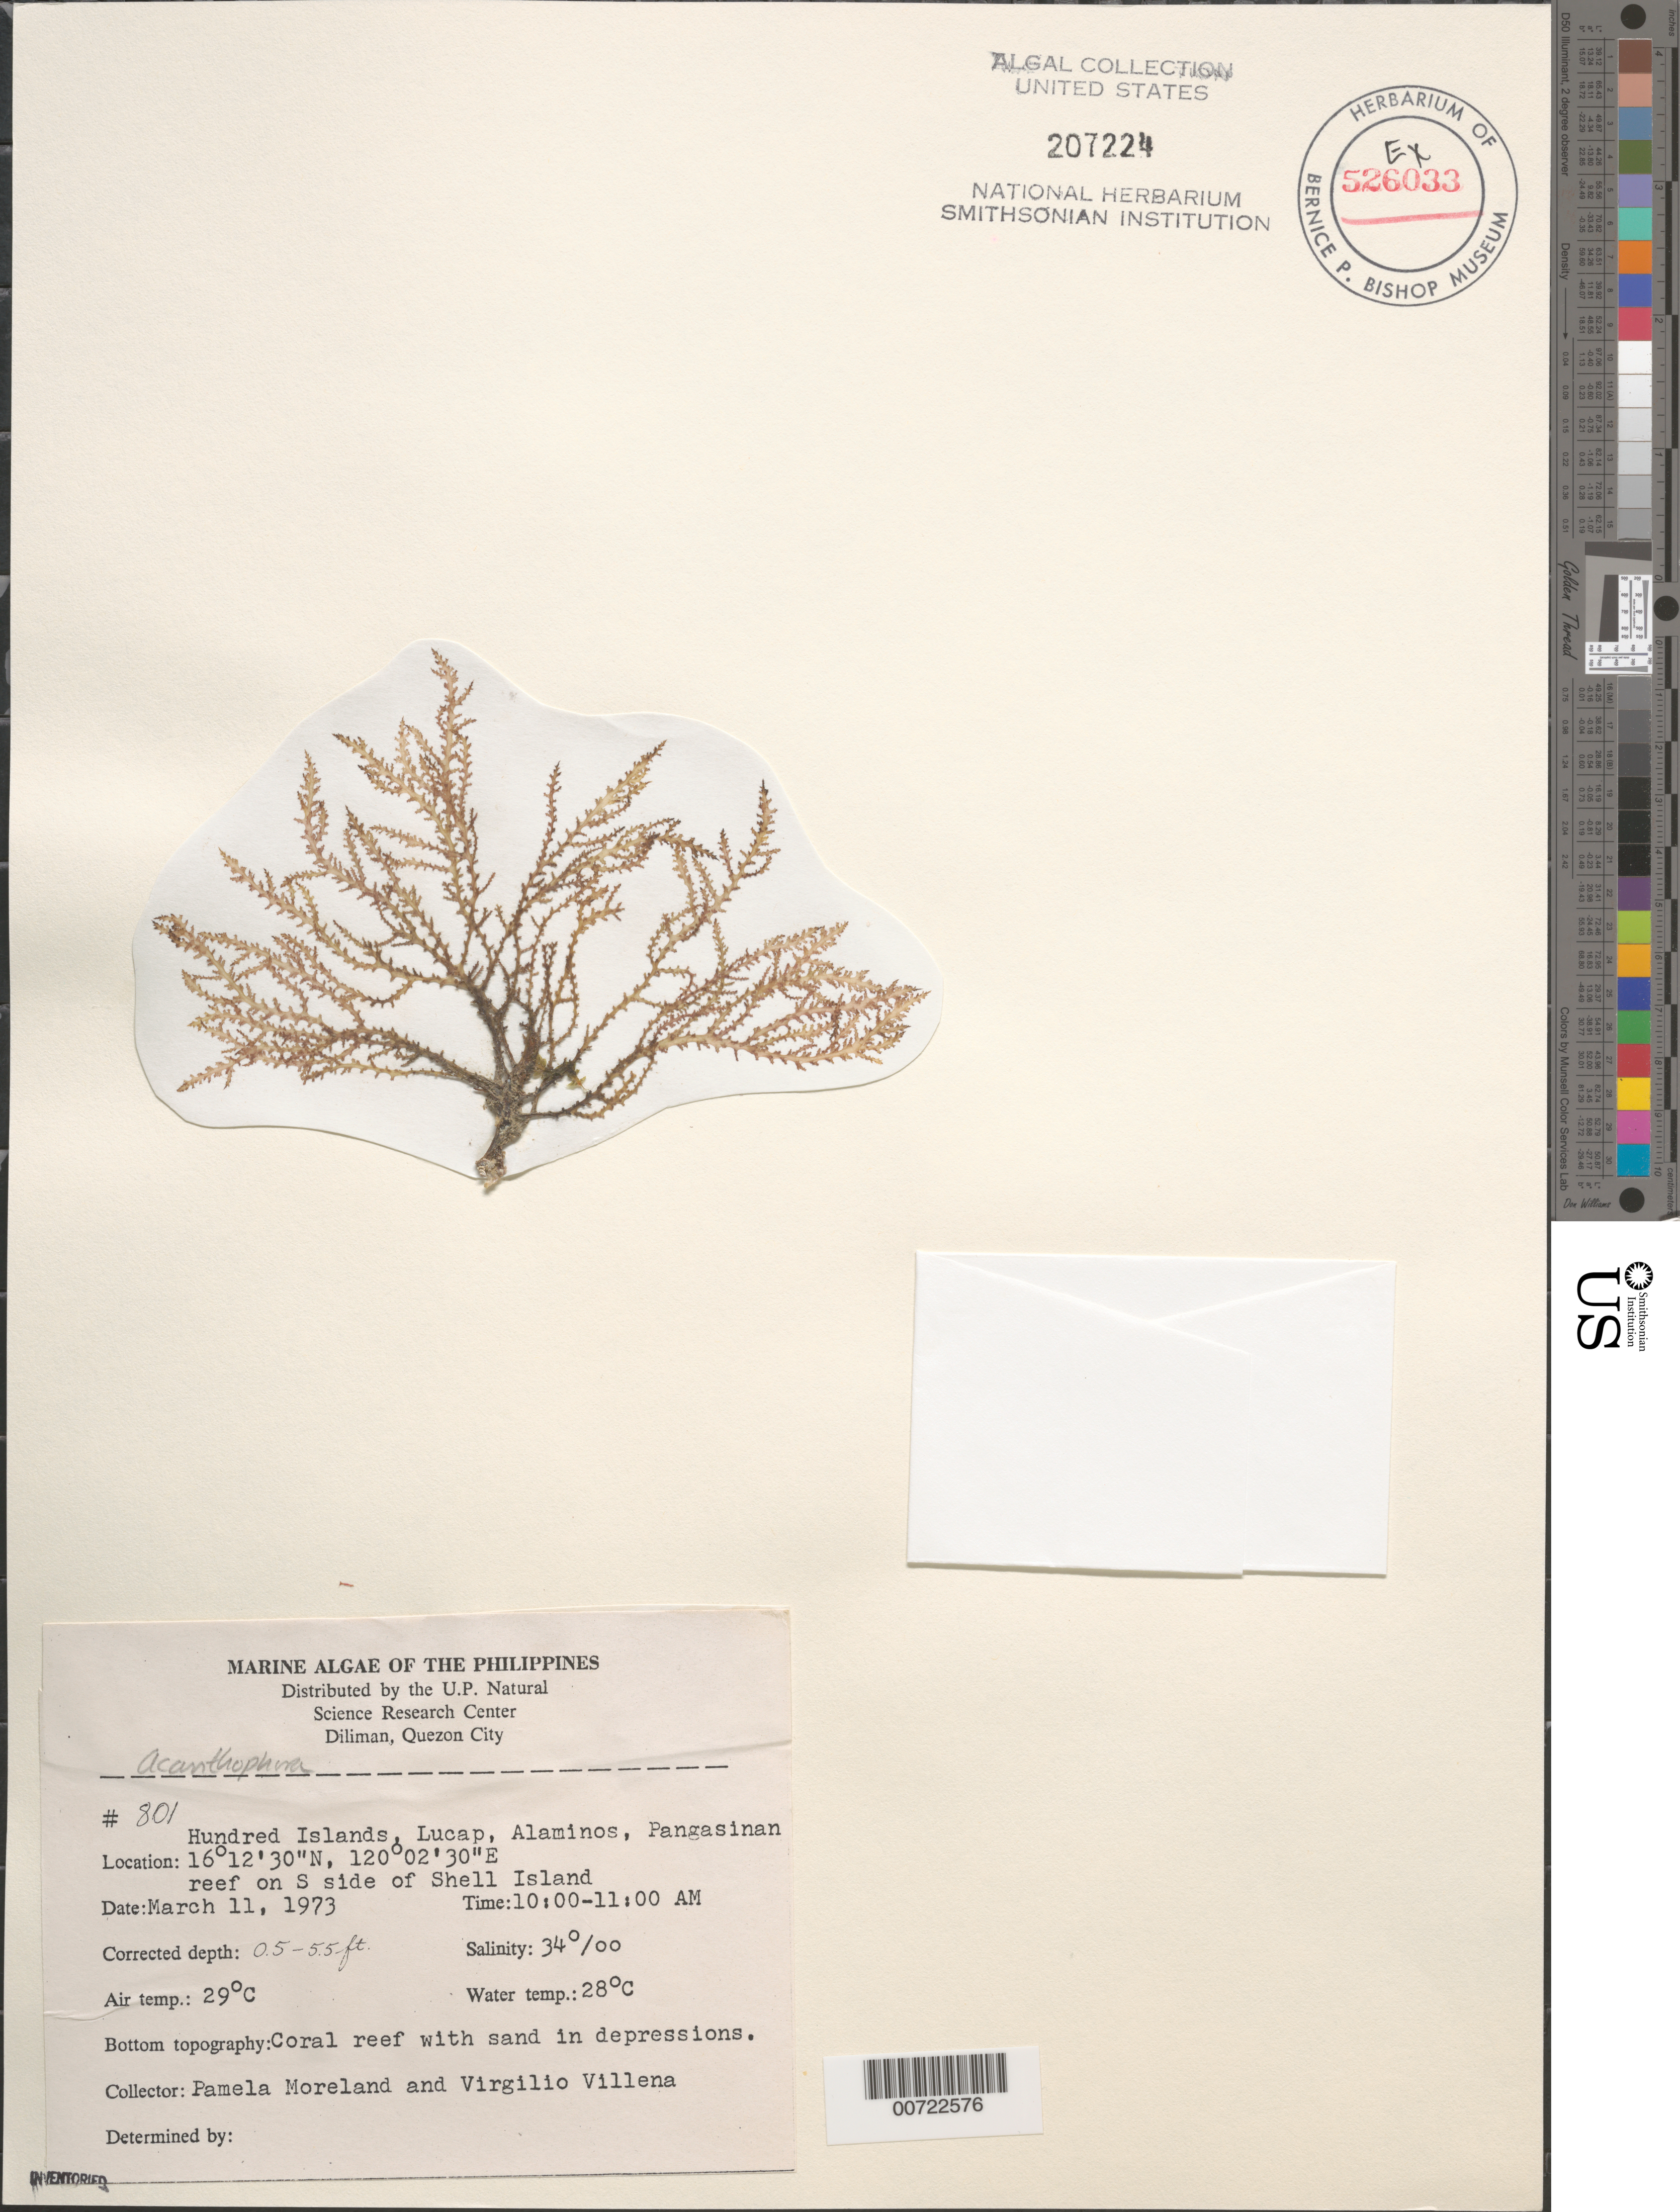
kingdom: Plantae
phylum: Rhodophyta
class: Florideophyceae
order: Ceramiales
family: Rhodomelaceae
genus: Acanthophora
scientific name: Acanthophora sp.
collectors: P. Moreland & V. Villena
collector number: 801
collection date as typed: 11 Mar 1973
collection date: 1973-03-11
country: Philippines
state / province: Ilocos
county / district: Pangasinan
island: Shell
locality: Lucap, Alaminos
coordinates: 16 12' 30" N, 120 02' 30" E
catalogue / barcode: US 207224